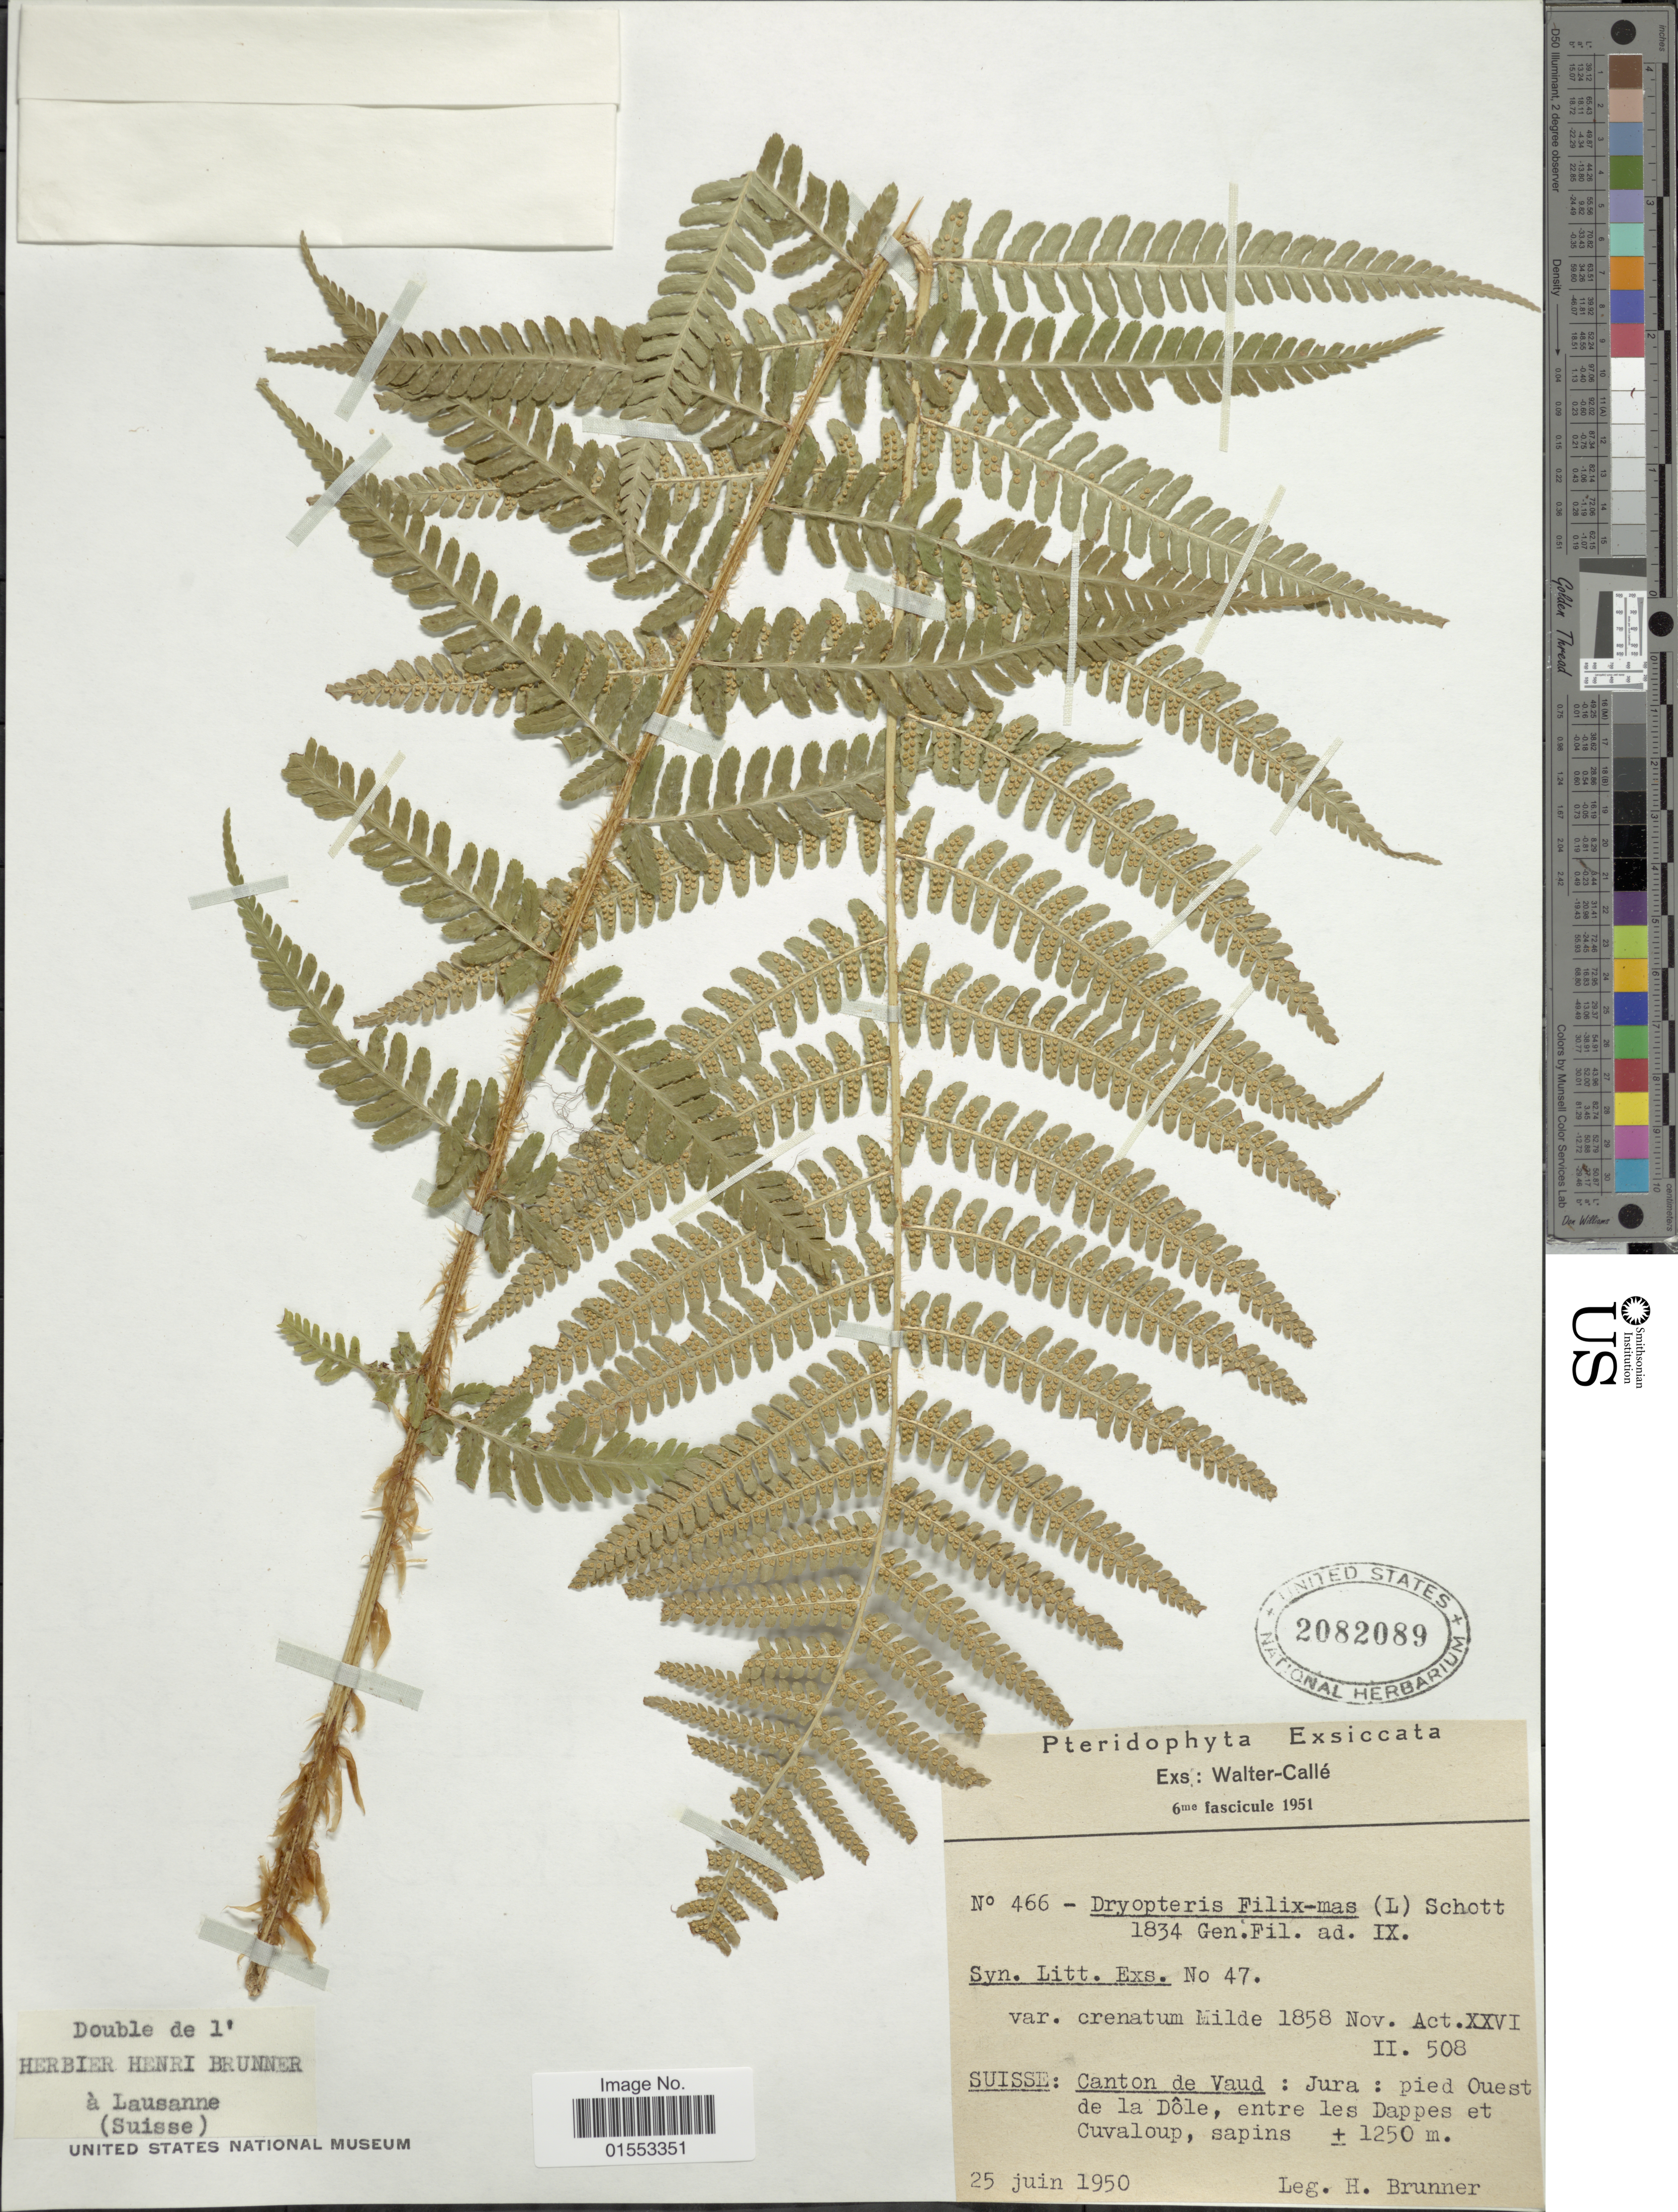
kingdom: Plantae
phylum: Tracheophyta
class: Polypodiopsida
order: Polypodiales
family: Dryopteridaceae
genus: Dryopteris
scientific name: Dryopteris filix-mas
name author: (L.) Schott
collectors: H. Brunner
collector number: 466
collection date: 1950-06-25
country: Switzerland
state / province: Vaud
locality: Suisse: Canton de Vaud: Jura: pied Ouest de la Dole, entre les Dappes et Cuvaloup, sapins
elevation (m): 1250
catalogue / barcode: US 2082089